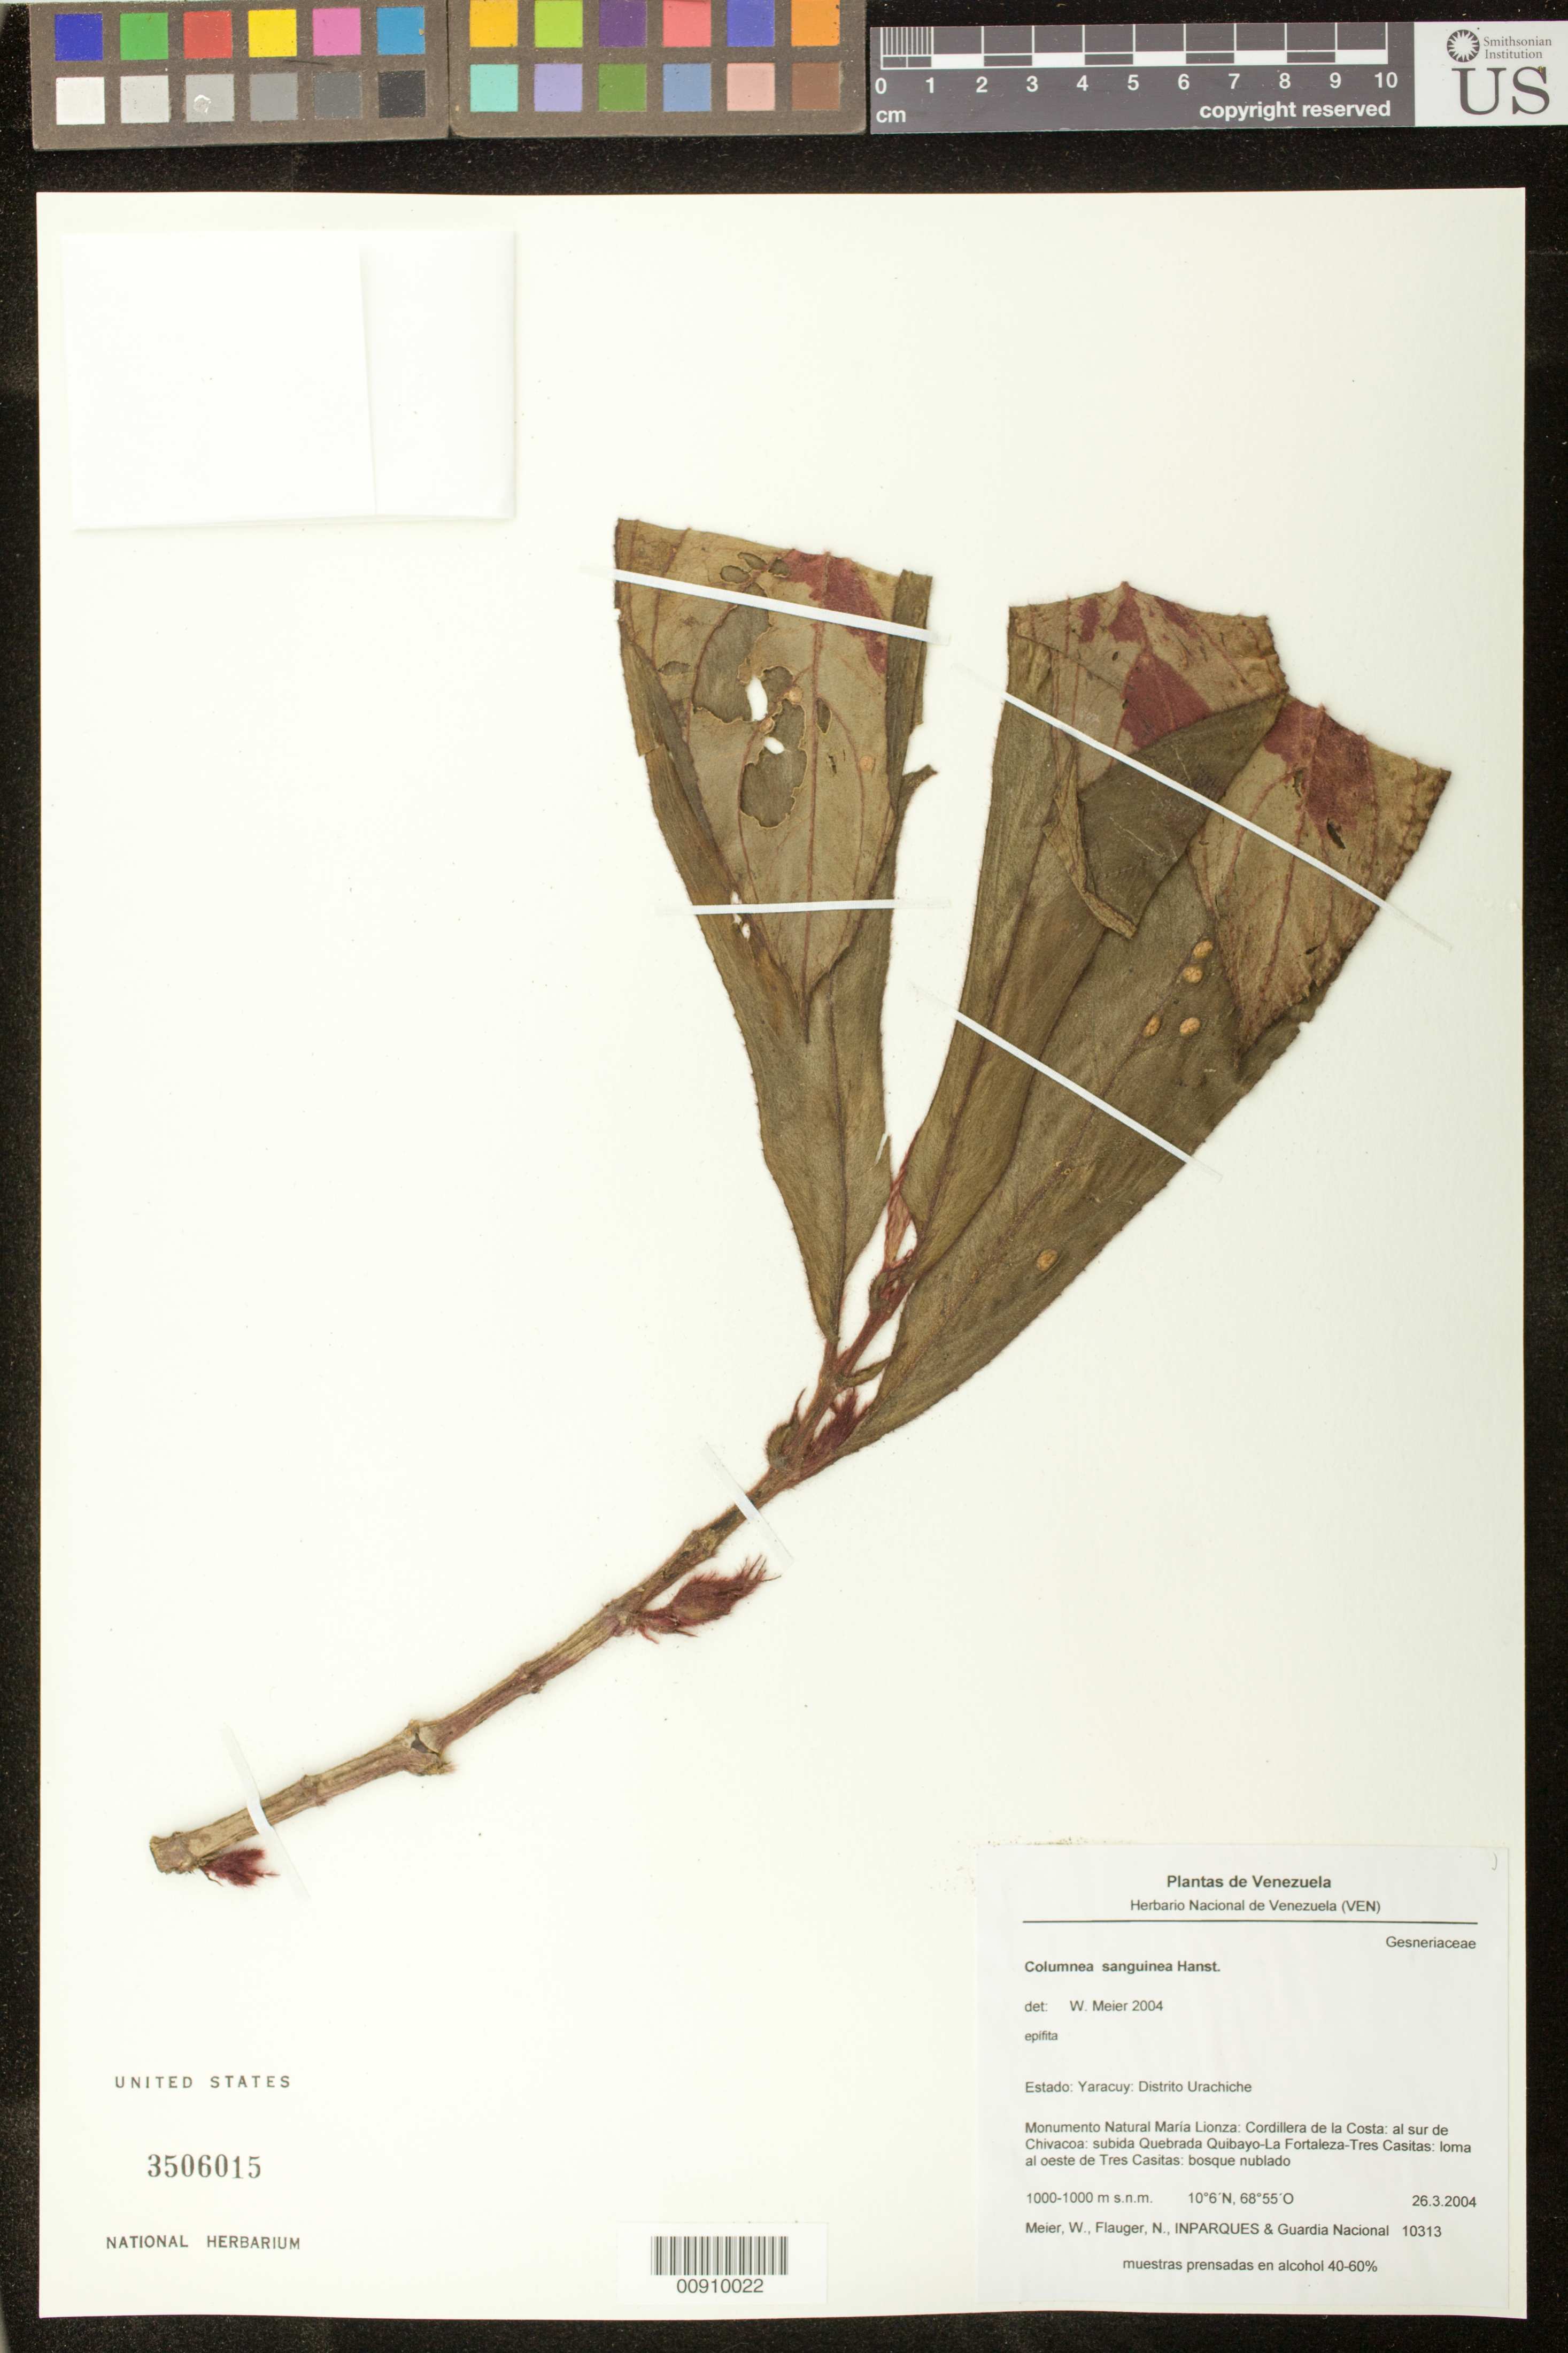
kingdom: Plantae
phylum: Tracheophyta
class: Magnoliopsida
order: Lamiales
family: Gesneriaceae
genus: Columnea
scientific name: Columnea sanguinea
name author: (Pers.) Hanst.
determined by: Meier, Winfried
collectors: W. Meier & et al.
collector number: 10313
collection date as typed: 26 Mar 2004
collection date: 2004-03-26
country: Venezuela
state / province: Yaracuy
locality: Estado: Yaracuy: Distrito Urachiche. Monumento Natural María Lionza: Cordilla de la Costa: al sur de Chivacoa: subida Quebrada Quibayo-La Fortaleza-Tres Casitas: loma al oete de Tres Casitas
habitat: Bosque nublado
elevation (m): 1000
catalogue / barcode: US 3506015